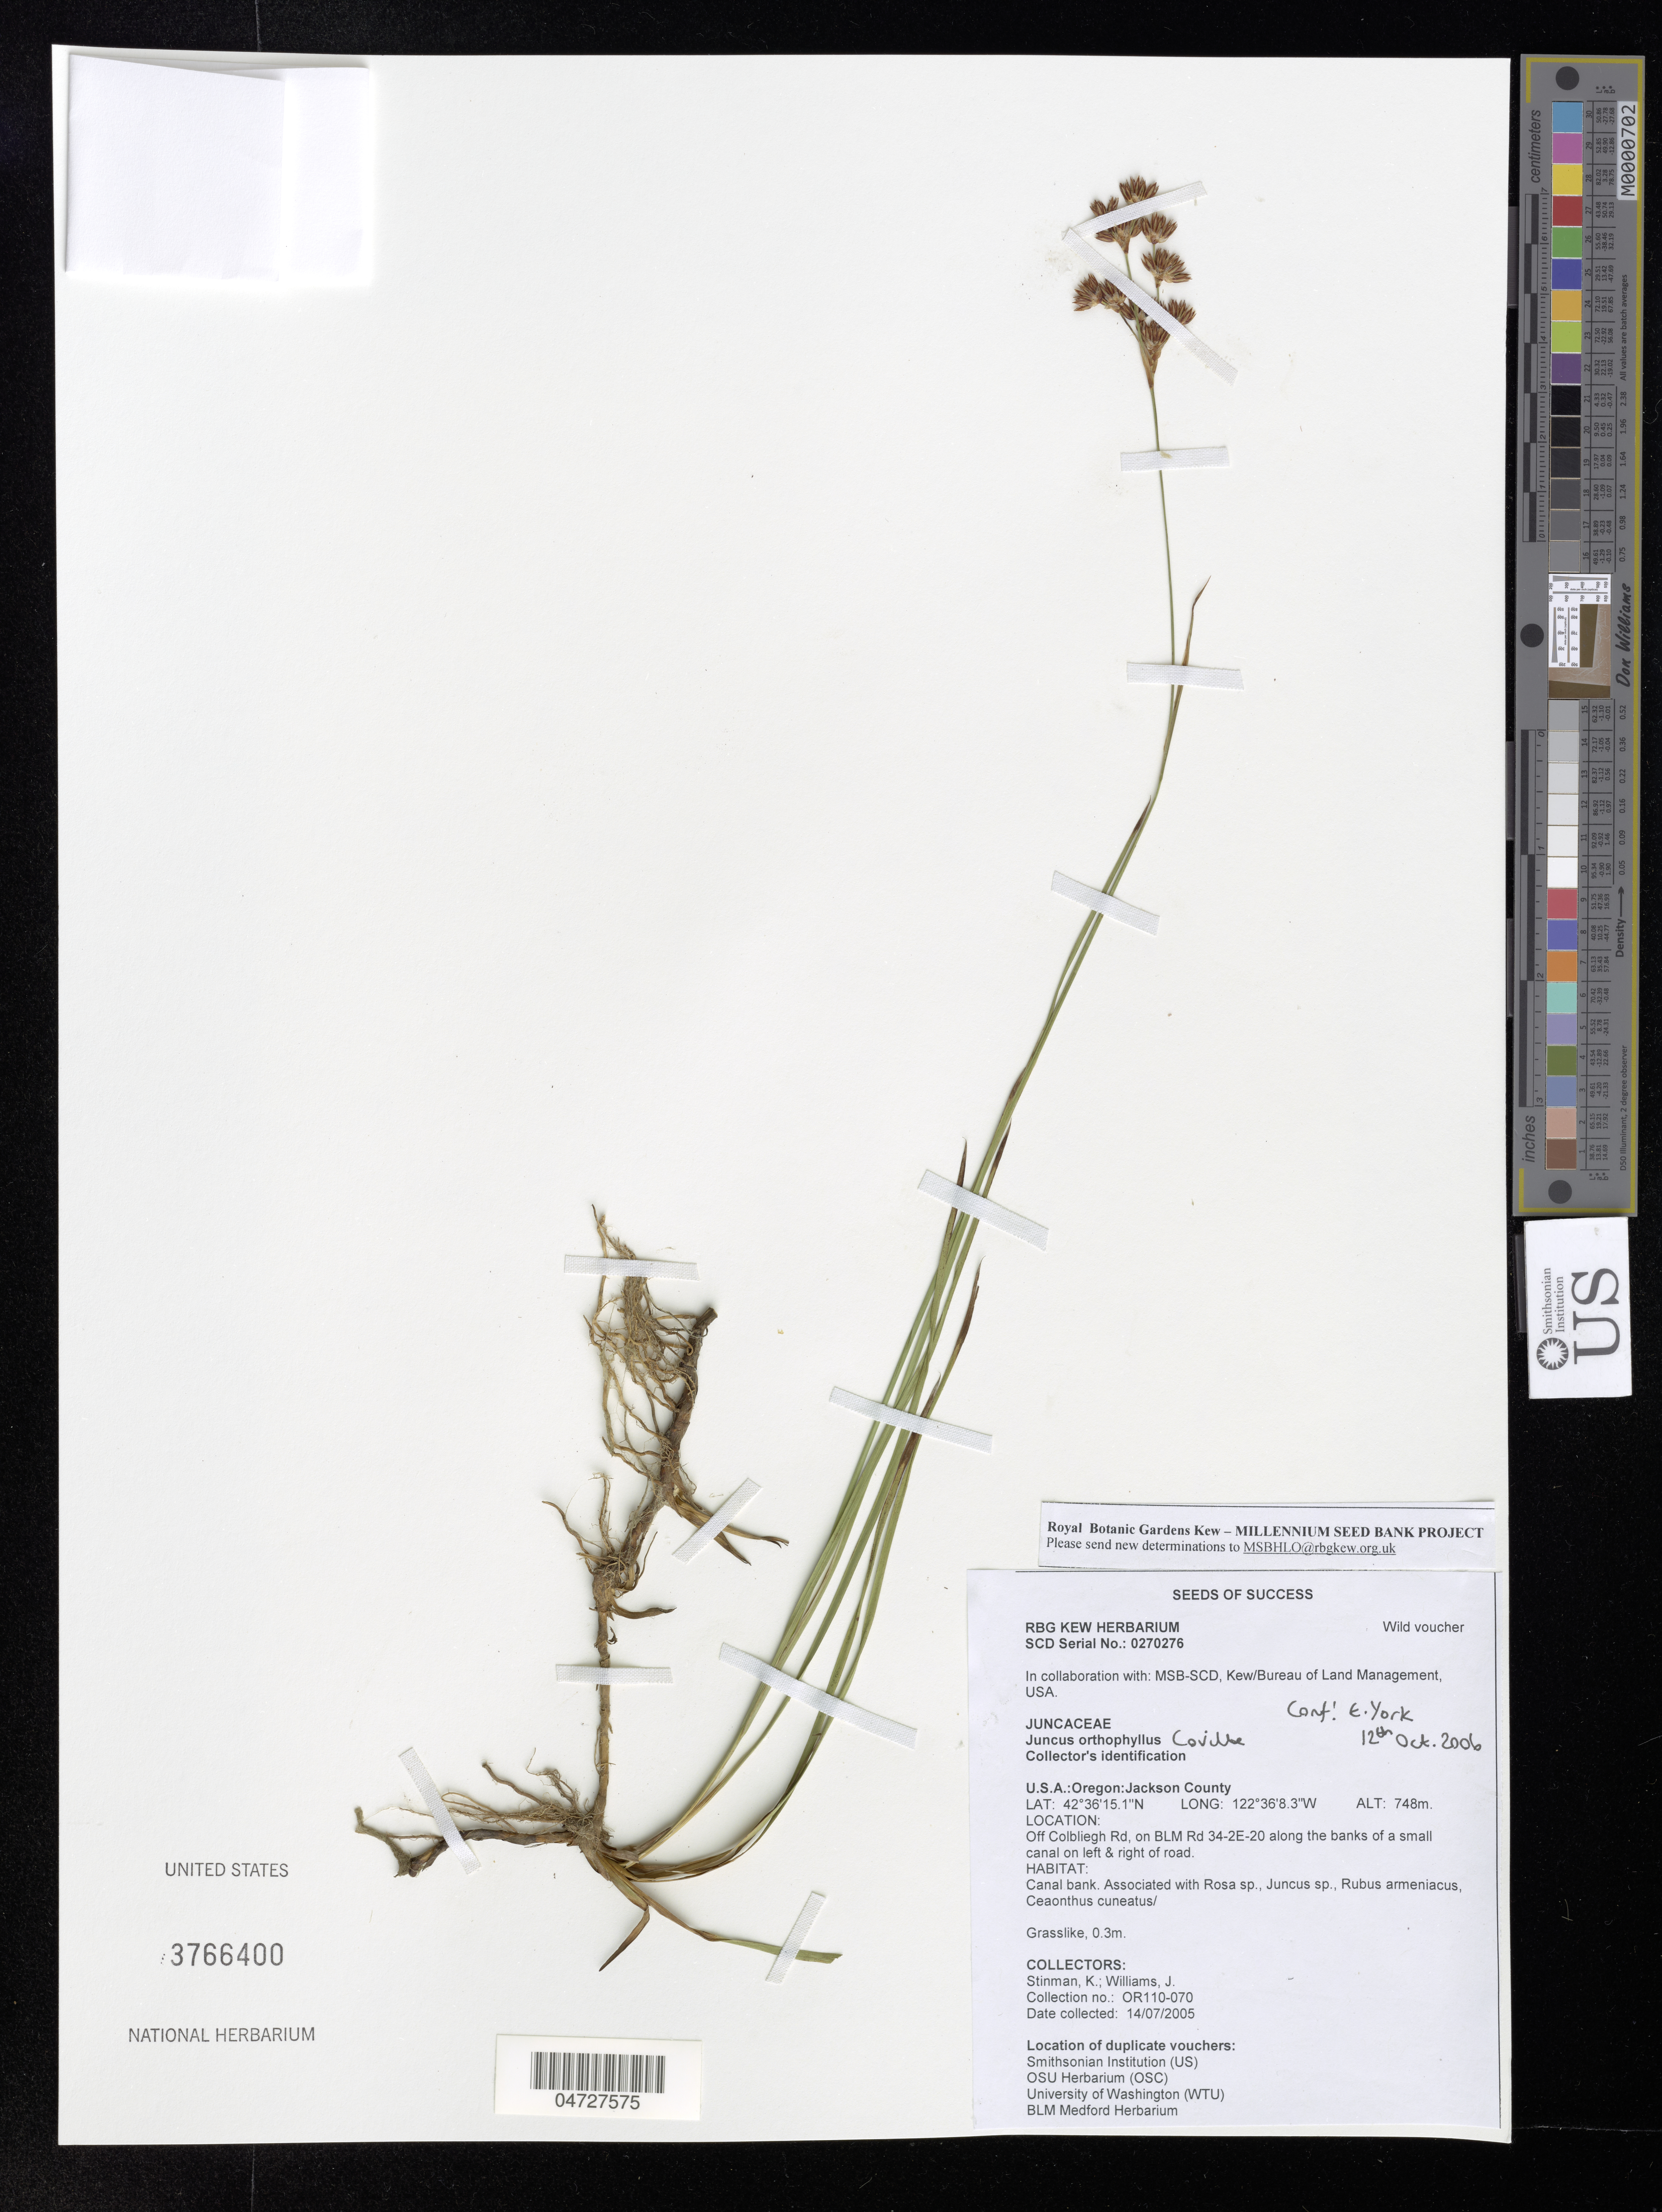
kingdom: Plantae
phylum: Tracheophyta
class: Liliopsida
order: Poales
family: Juncaceae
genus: Juncus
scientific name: Juncus orthophyllus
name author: Coville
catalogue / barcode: US 3766400